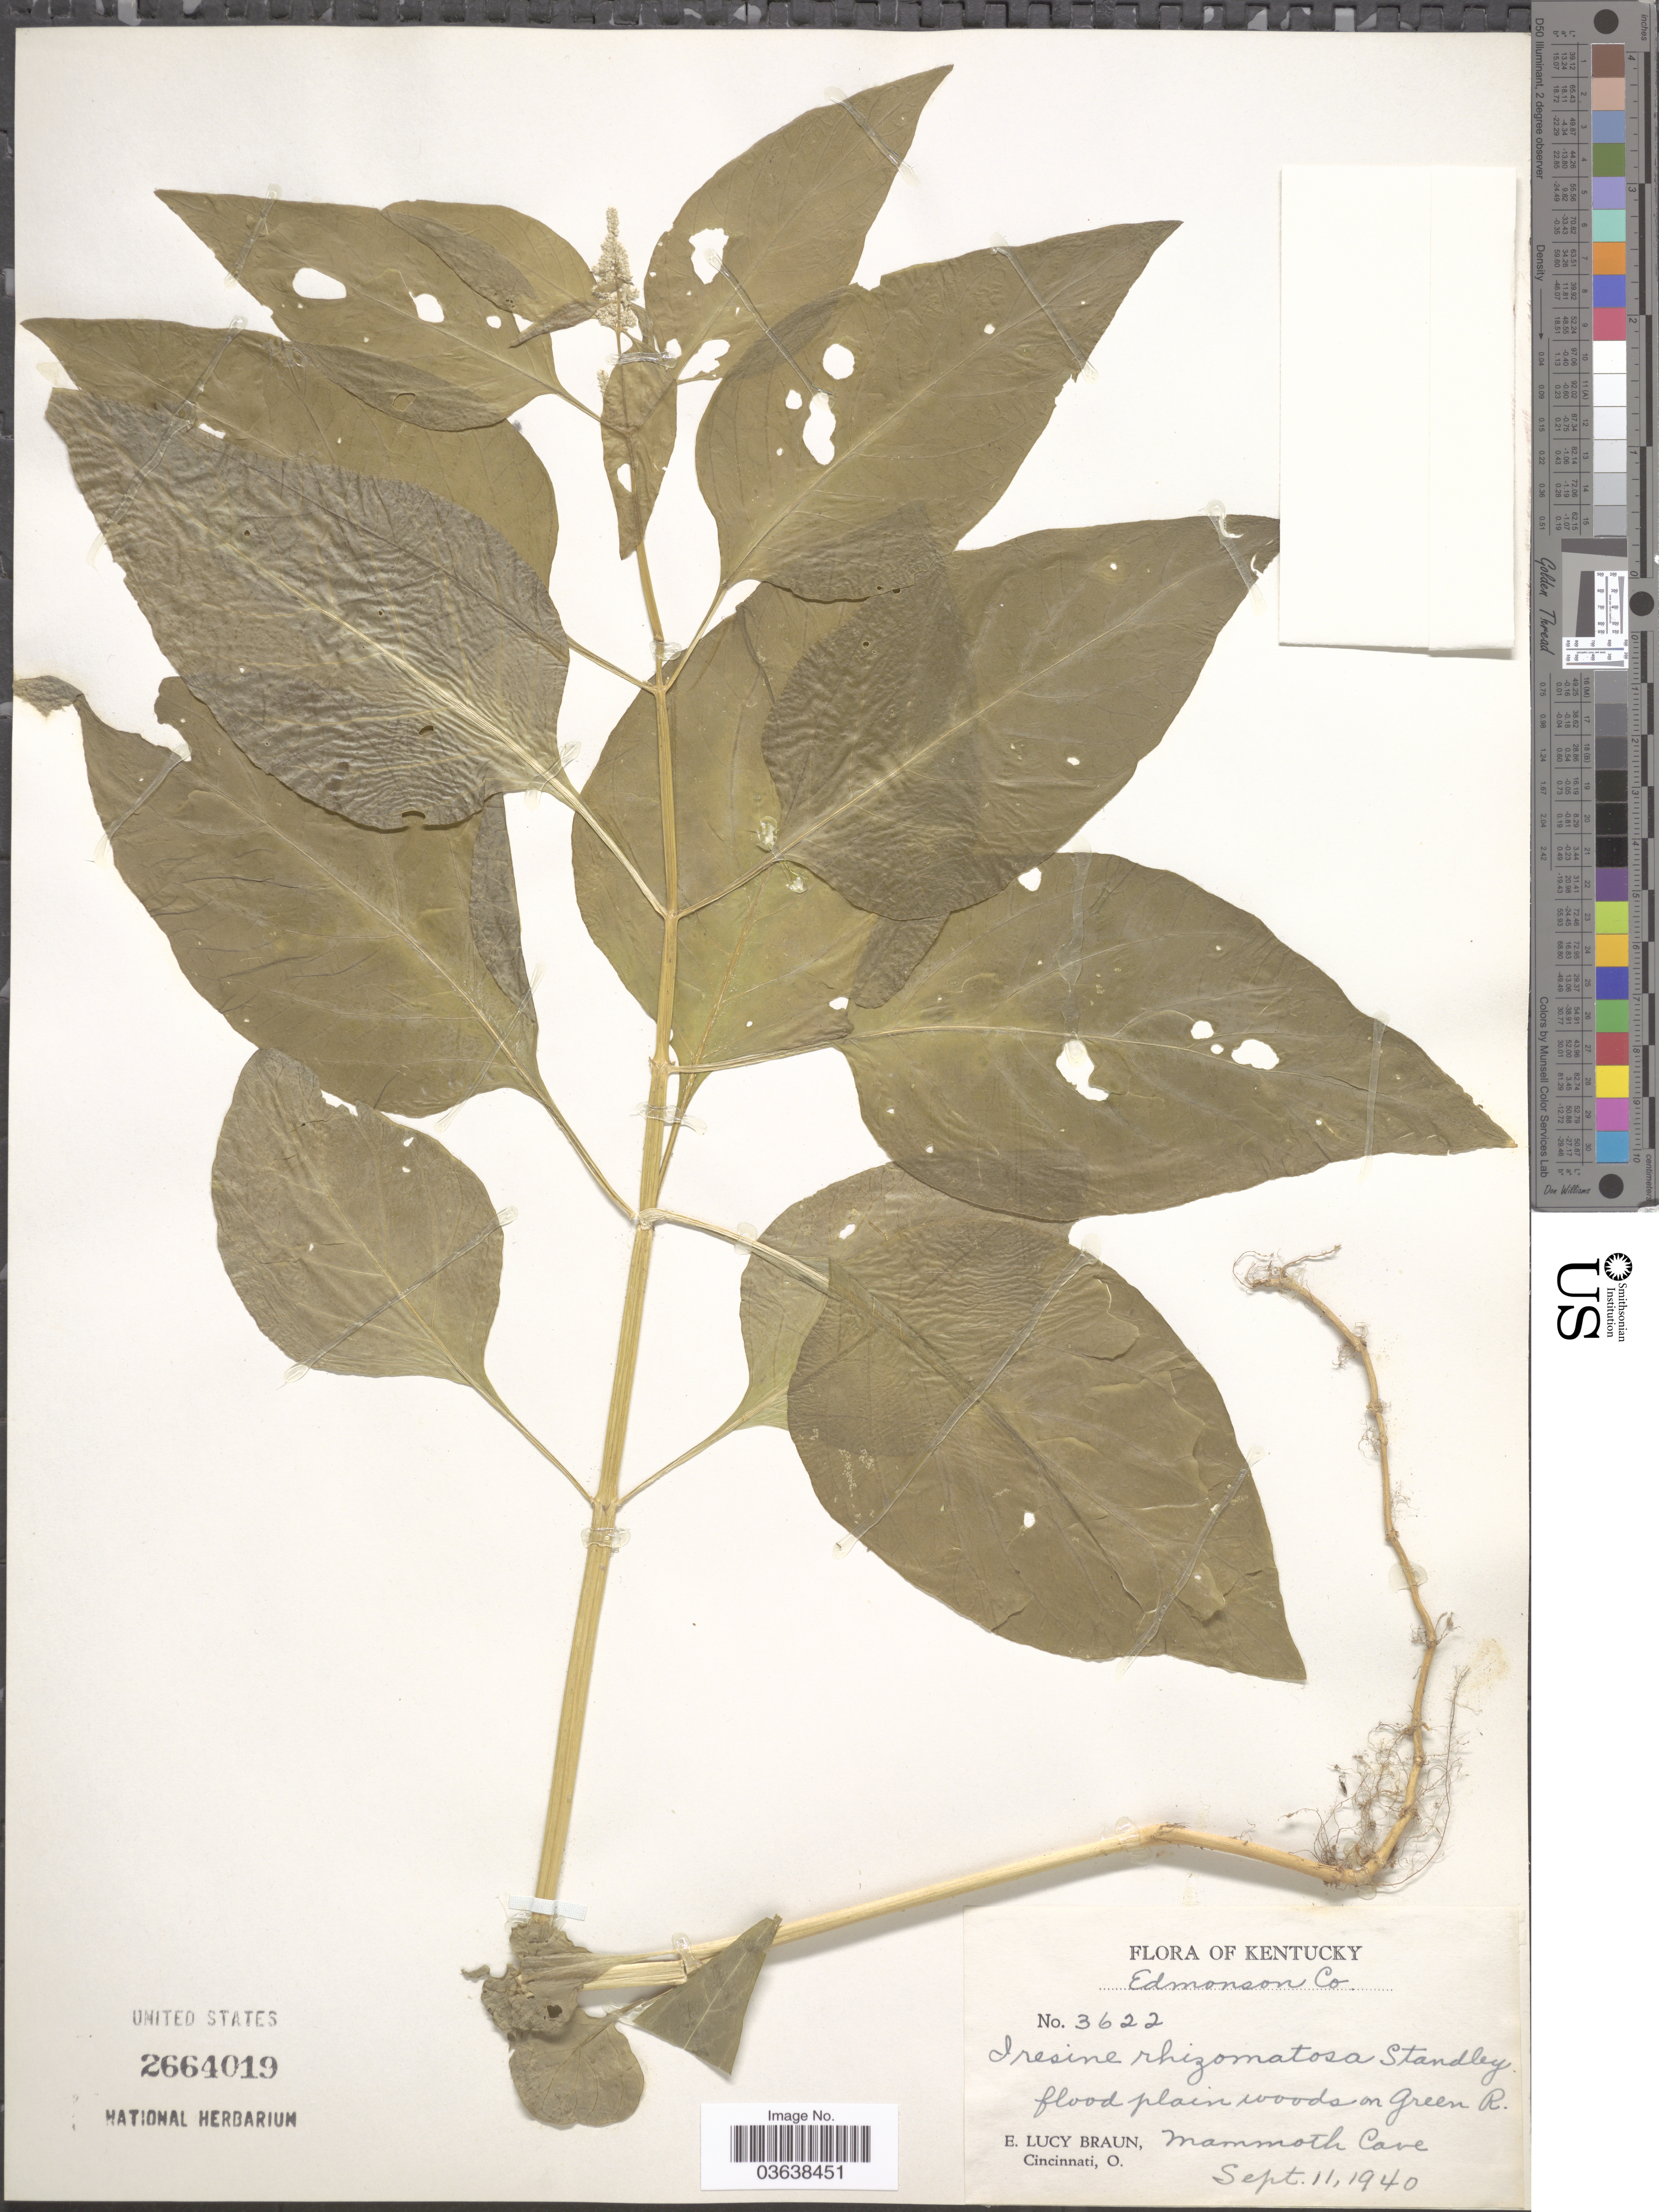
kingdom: Plantae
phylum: Tracheophyta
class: Magnoliopsida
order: Caryophyllales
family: Amaranthaceae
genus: Iresine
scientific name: Iresine rhizomatosa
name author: Standl.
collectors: E. L. Braun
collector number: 3622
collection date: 1940-09-11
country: United States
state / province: Kentucky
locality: Edmonson Co. Flood plain woods on Green R. Mammoth Cave.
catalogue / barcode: US 2664019